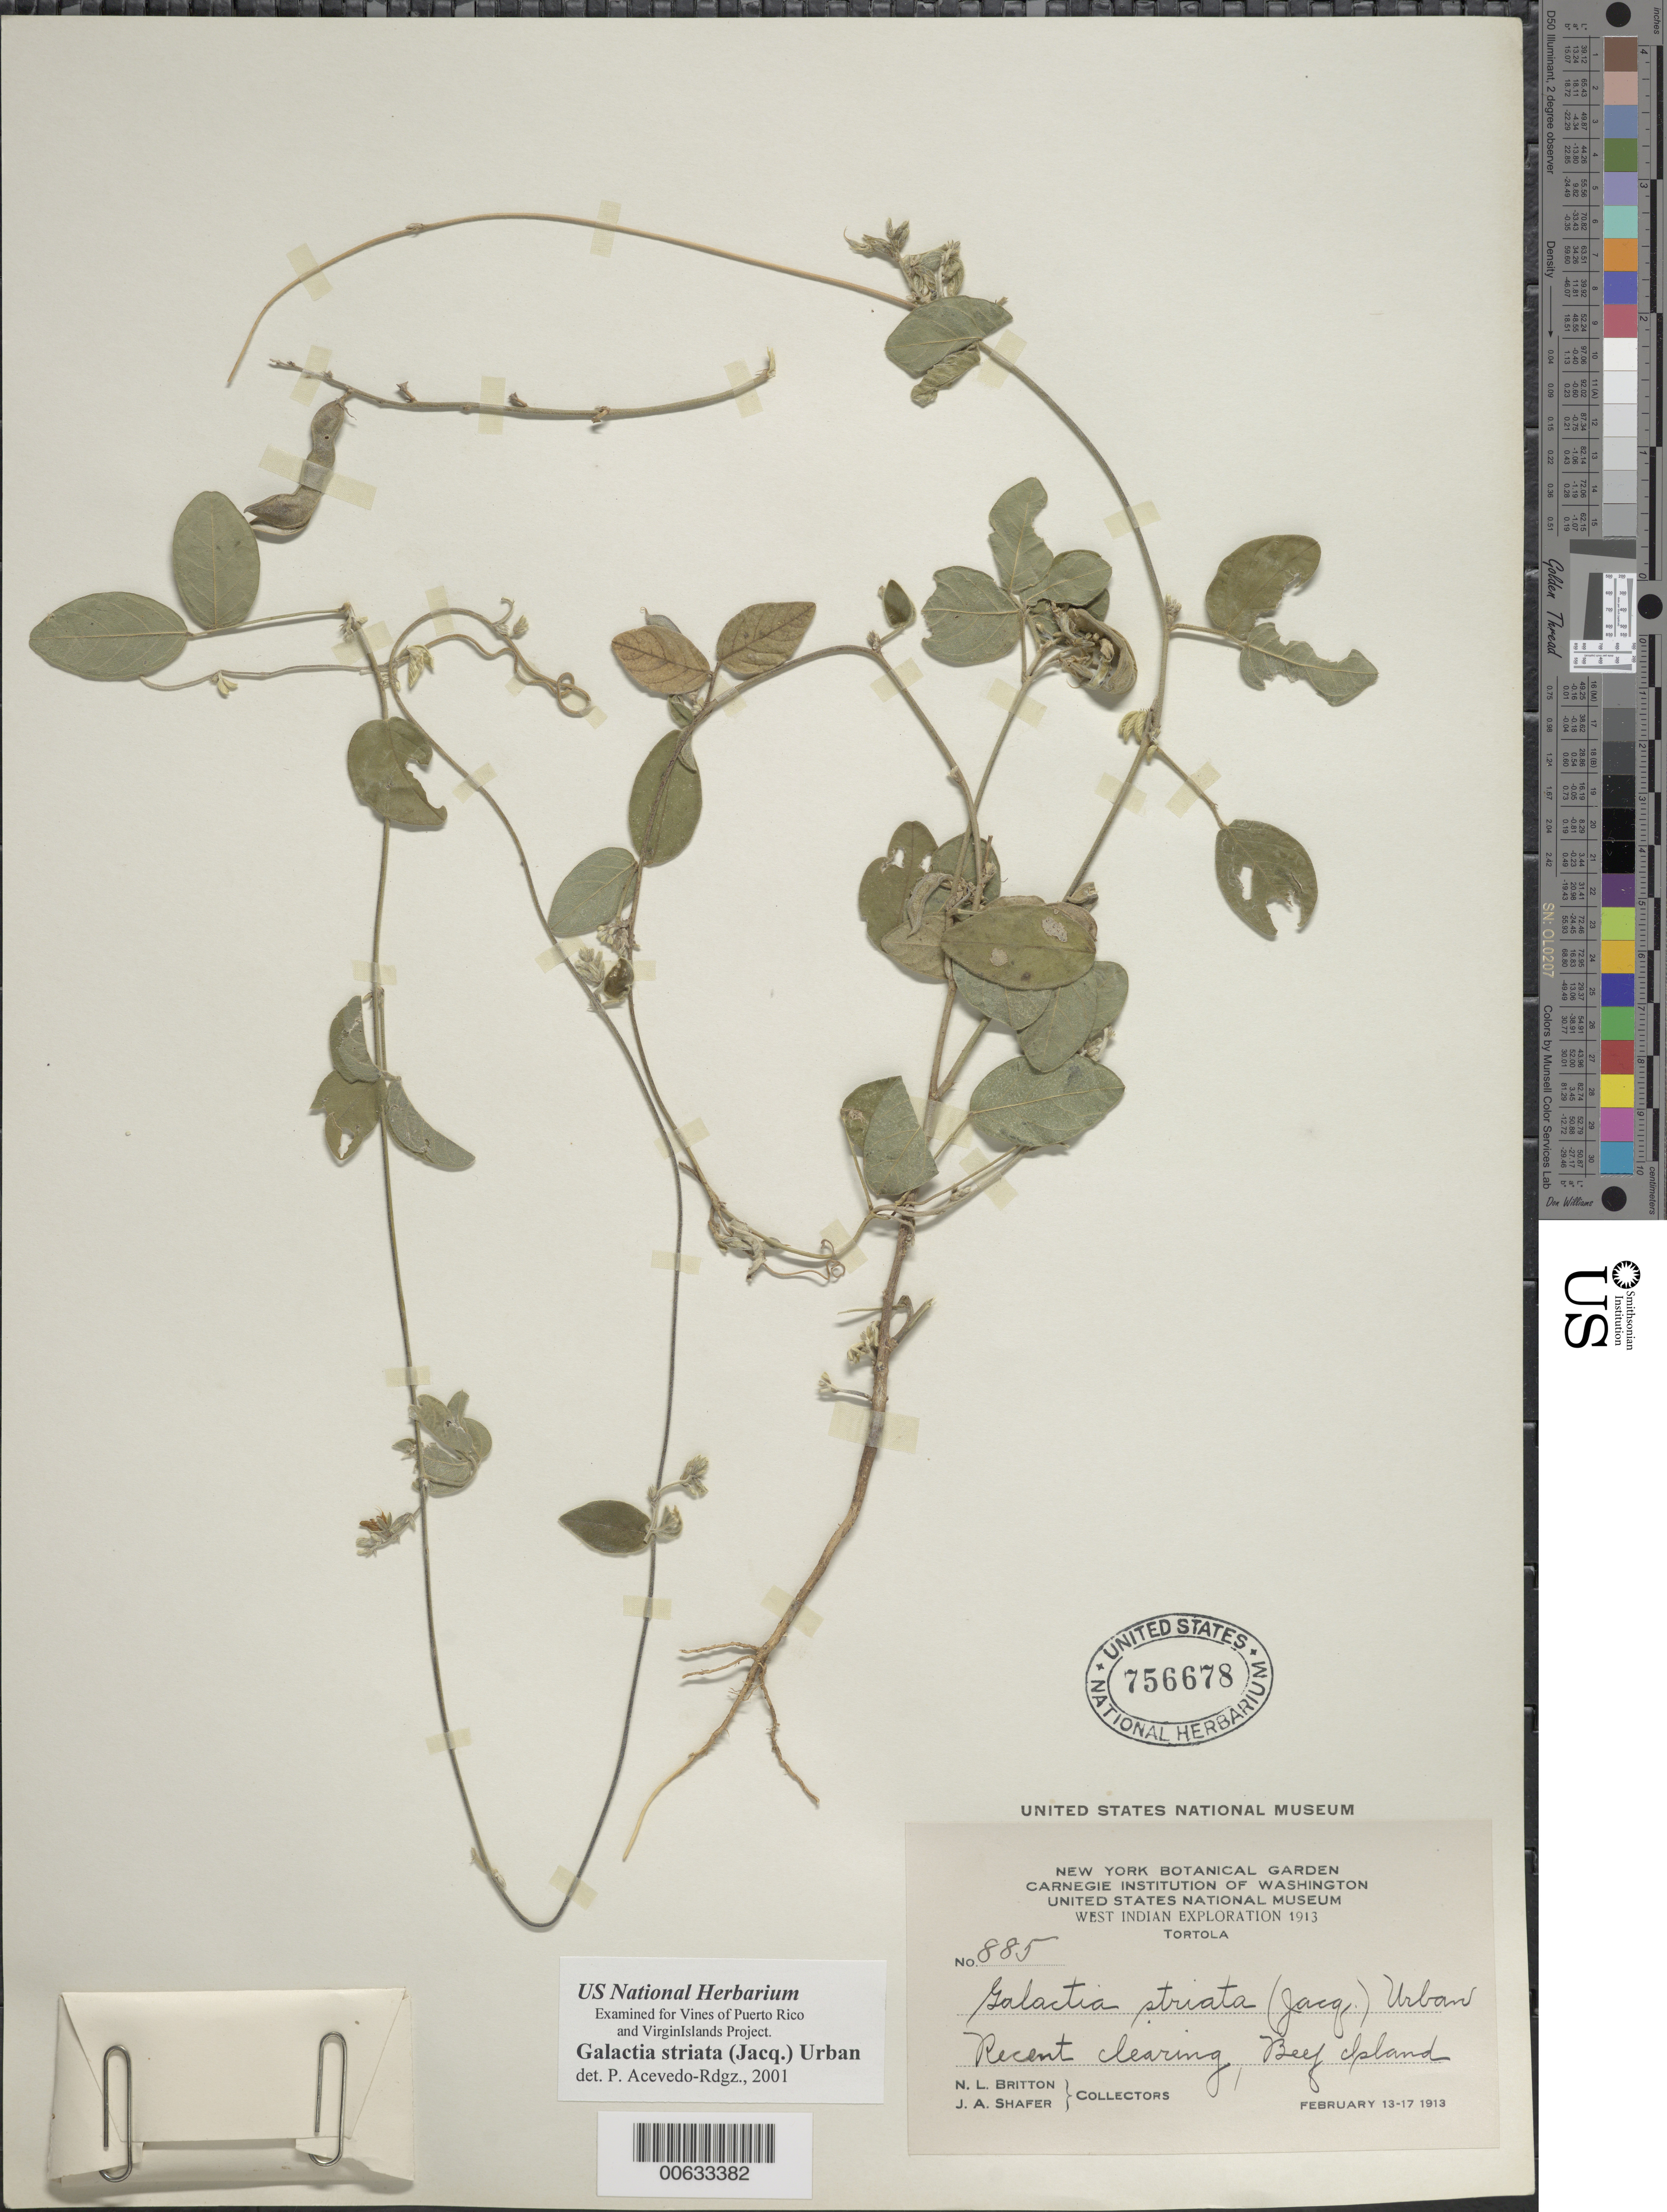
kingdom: Plantae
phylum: Tracheophyta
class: Magnoliopsida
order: Fabales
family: Fabaceae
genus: Galactia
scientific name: Galactia striata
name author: (Jacq.) Urb.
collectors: N. Britton & J. A. Shafer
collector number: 885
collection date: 1913-02-13/1913-02-17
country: British Virgin Islands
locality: West Indian, Tortola, Beef Island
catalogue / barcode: US 756678